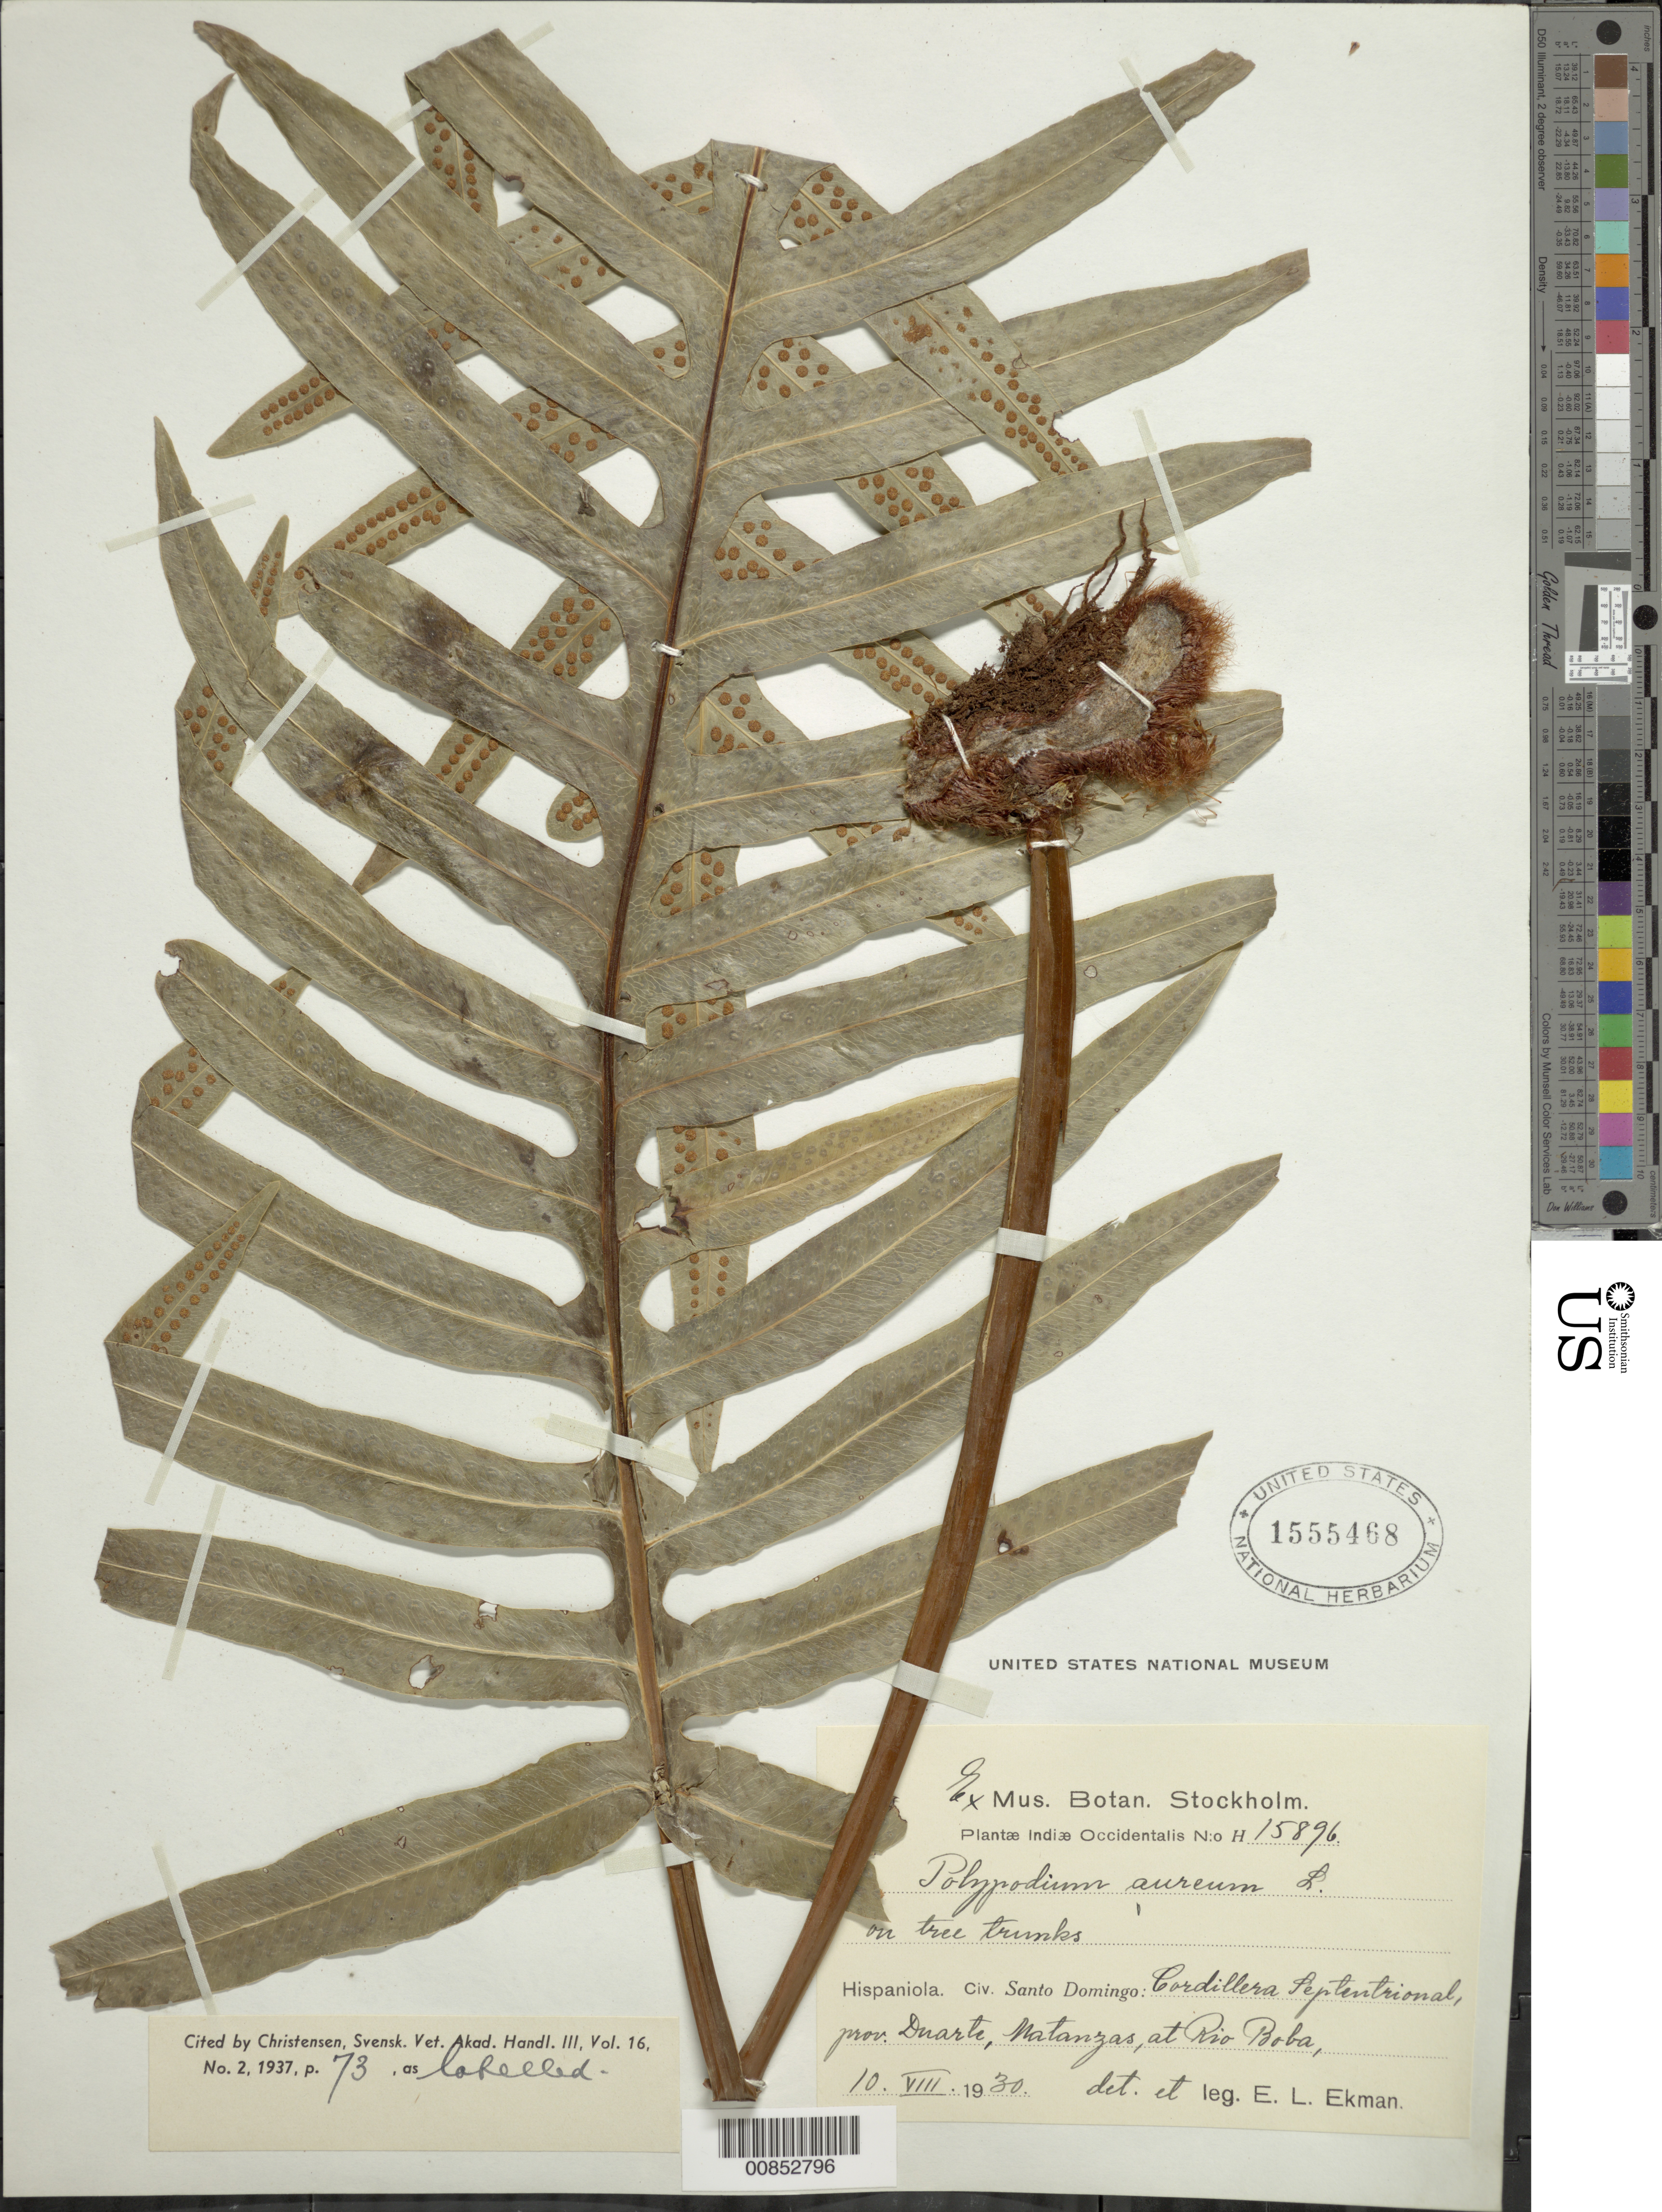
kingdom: Plantae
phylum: Tracheophyta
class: Polypodiopsida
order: Polypodiales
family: Polypodiaceae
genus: Phlebodium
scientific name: Phlebodium aureum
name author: (L.) J. Sm.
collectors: E. L. Ekman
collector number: H 15896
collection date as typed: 10 Jul 1920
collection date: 1920-07-10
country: Dominican Republic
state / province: Duarte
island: Hispaniola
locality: Cordillera Septentrional, Matanzas, at Río Boba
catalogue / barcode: US 1555468